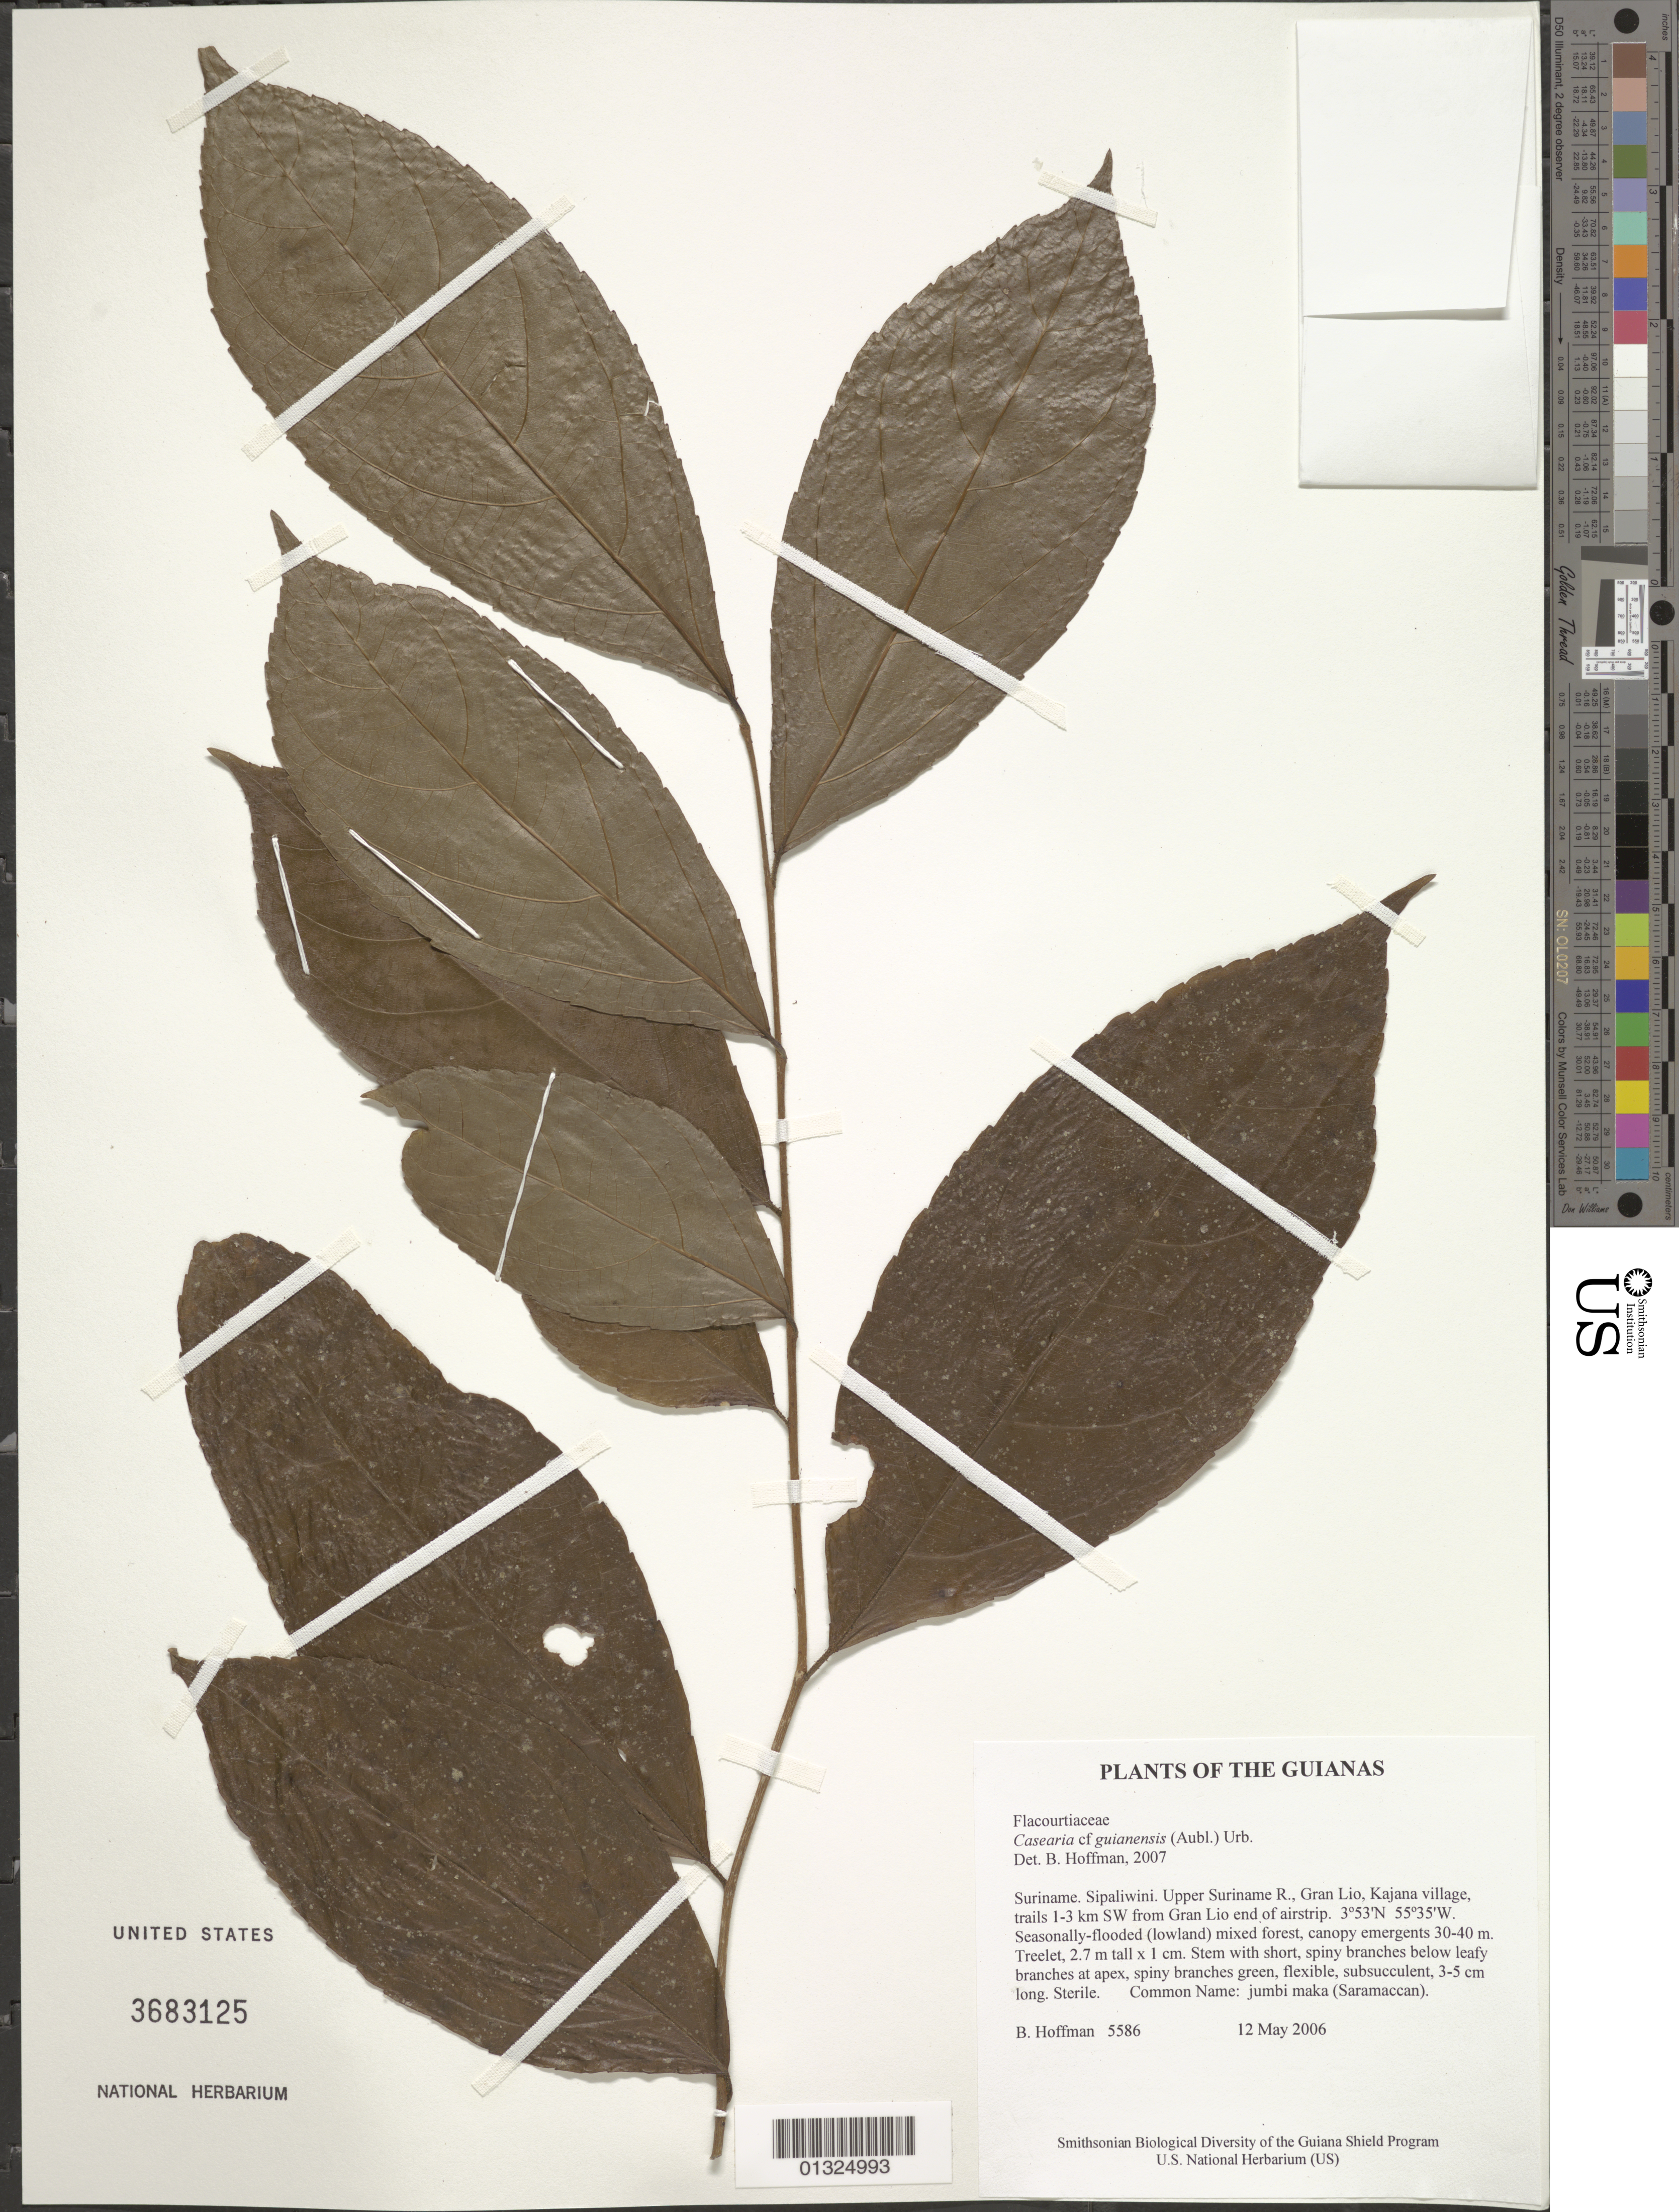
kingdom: Plantae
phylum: Tracheophyta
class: Magnoliopsida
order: Malpighiales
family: Salicaceae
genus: Casearia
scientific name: Casearia guianensis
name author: (Aubl.) Urb.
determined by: Hoffman, B.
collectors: B. Hoffman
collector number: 5586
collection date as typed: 12 May 2006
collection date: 2006-05-12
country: Suriname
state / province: Sipaliwini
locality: Upper Suriname R., Gran Lio, Kajana village, trails 1-3 km SW from Gran Lio end of airstrip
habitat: Seasonally-flooded (lowland) mixed forest, canopy emergents 30-40 m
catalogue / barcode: US 3683125